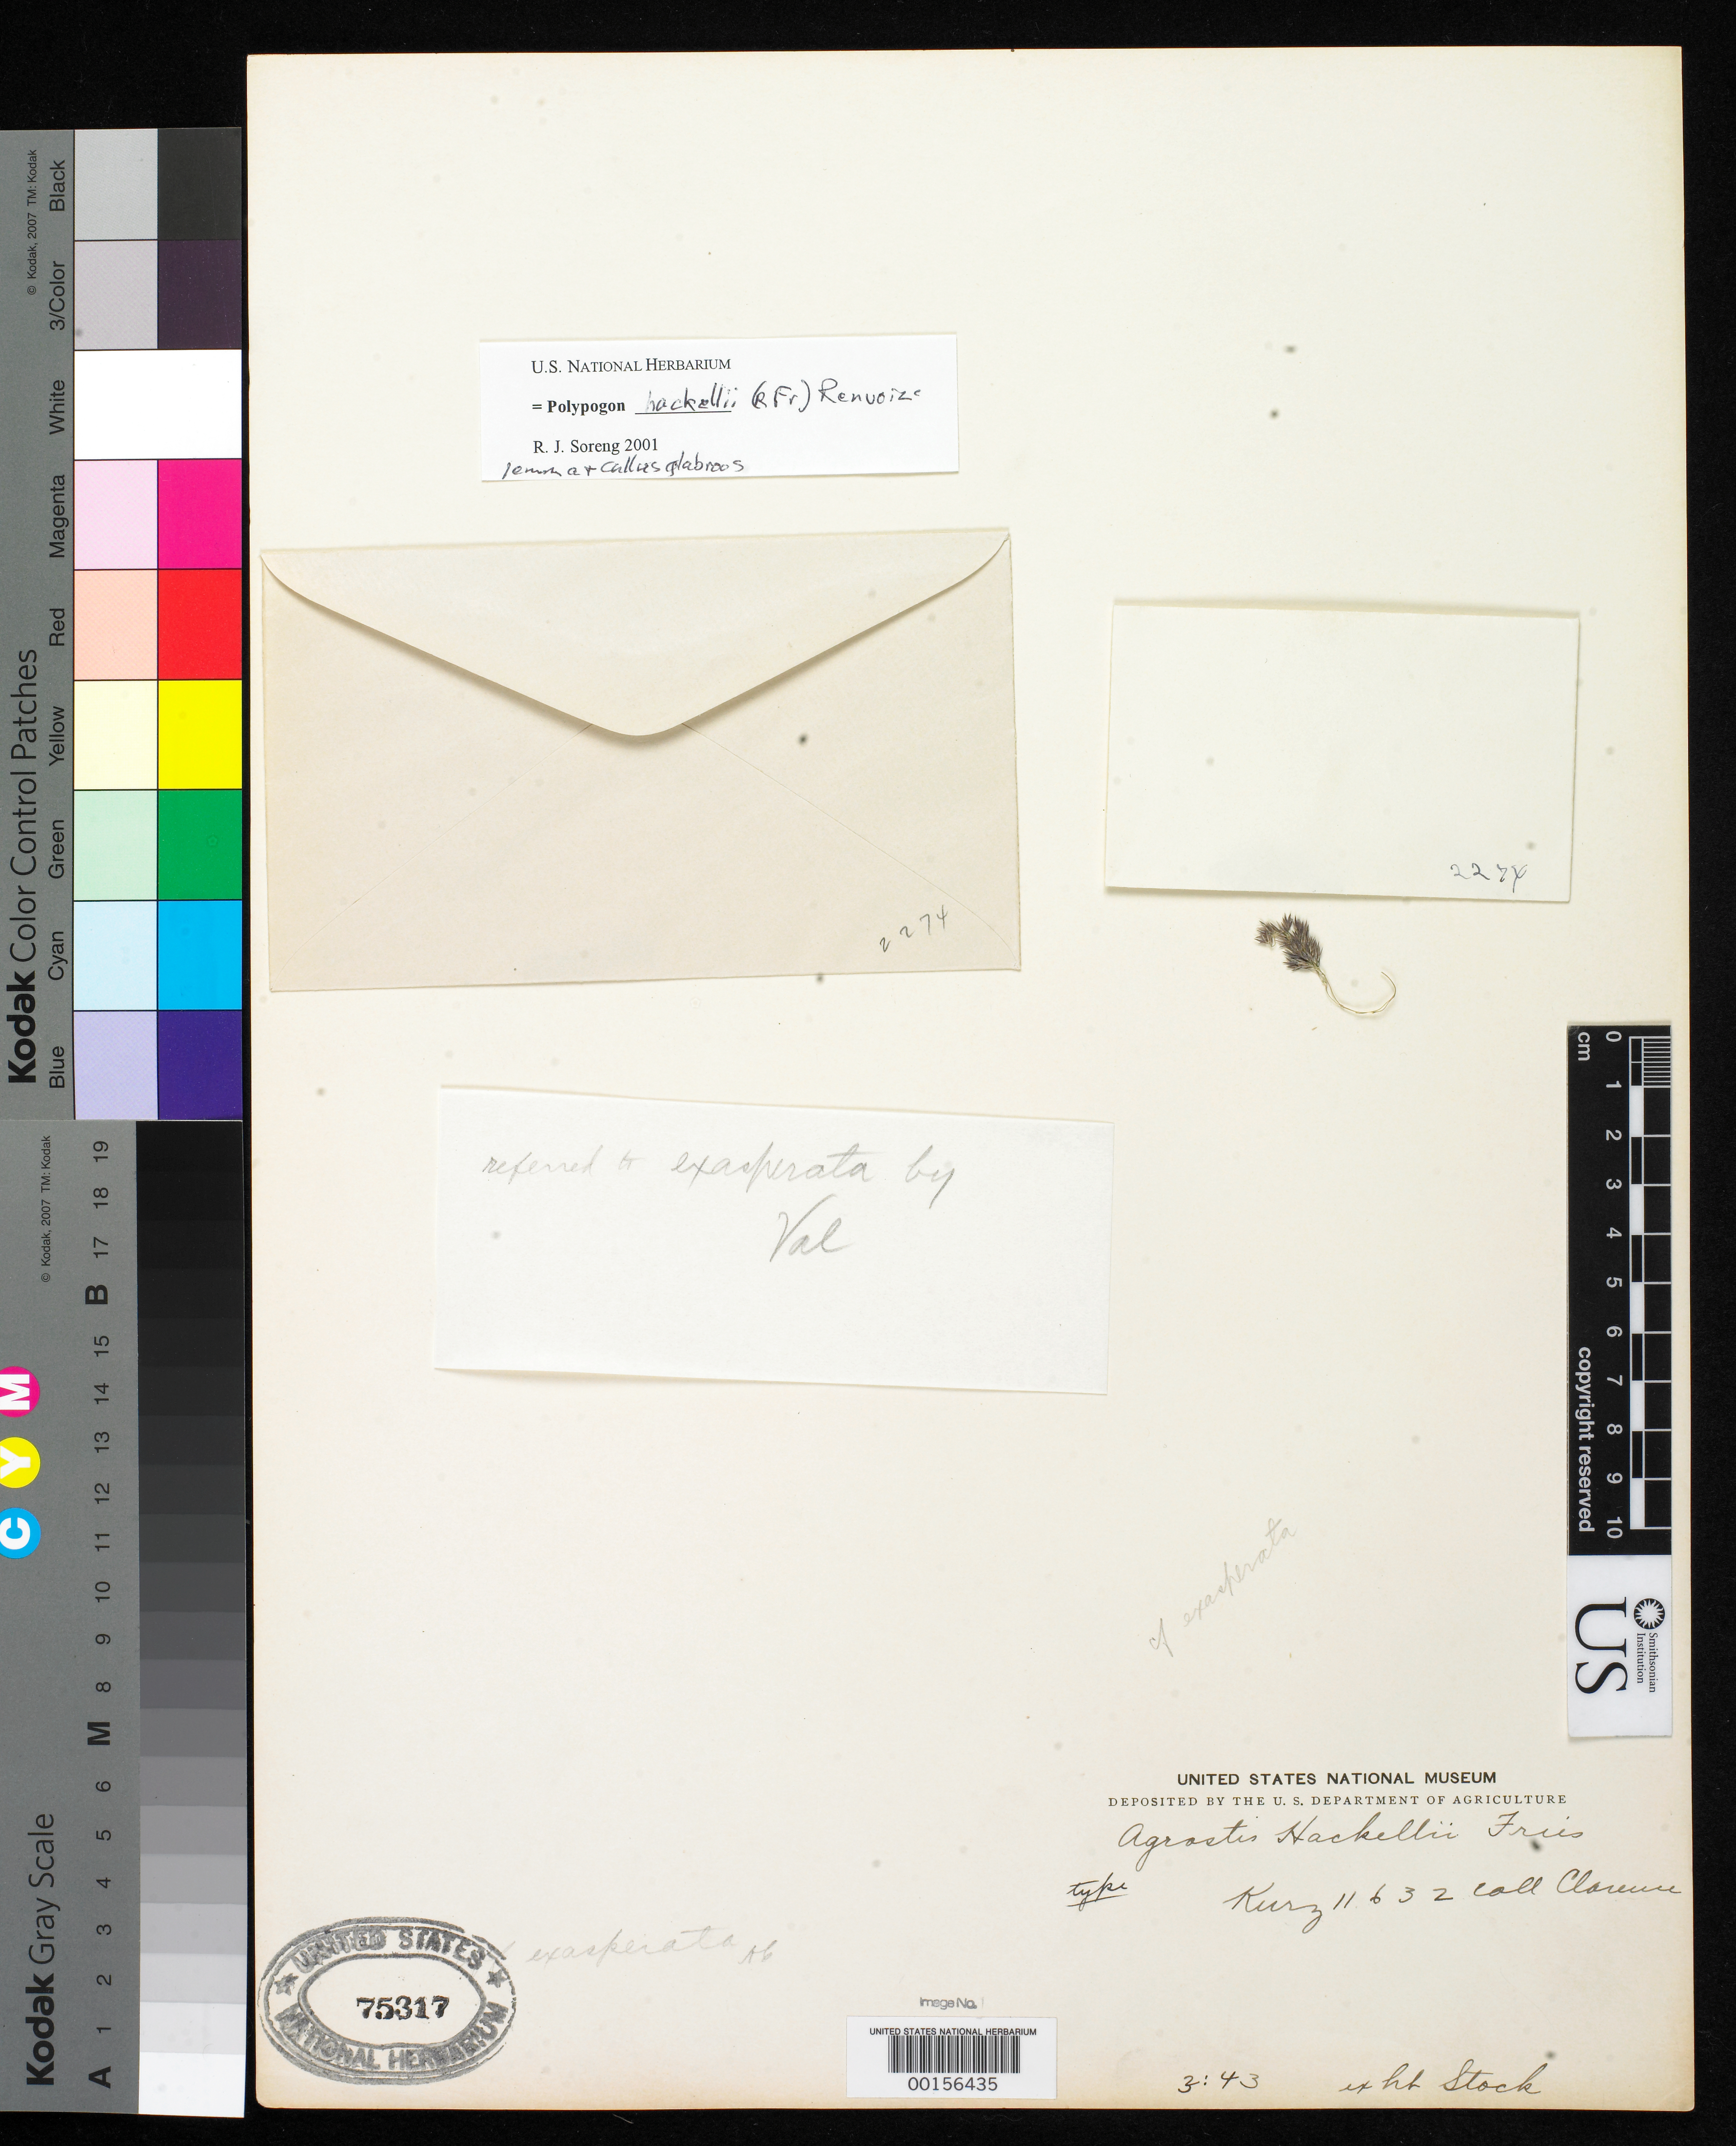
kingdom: Plantae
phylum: Tracheophyta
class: Liliopsida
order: Poales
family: Poaceae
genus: Agrostis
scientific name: Agrostis hackelii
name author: R.E. Fr.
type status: Isotype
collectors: F. Kurtz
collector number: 11632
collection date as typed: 10 --- 1901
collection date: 1901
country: Argentina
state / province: Jujuy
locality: Cochinoca in Paludibus.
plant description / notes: Fragmentary material of type specimen ex herb. Stockholm. Contains infl. fragments.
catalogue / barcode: US 75317